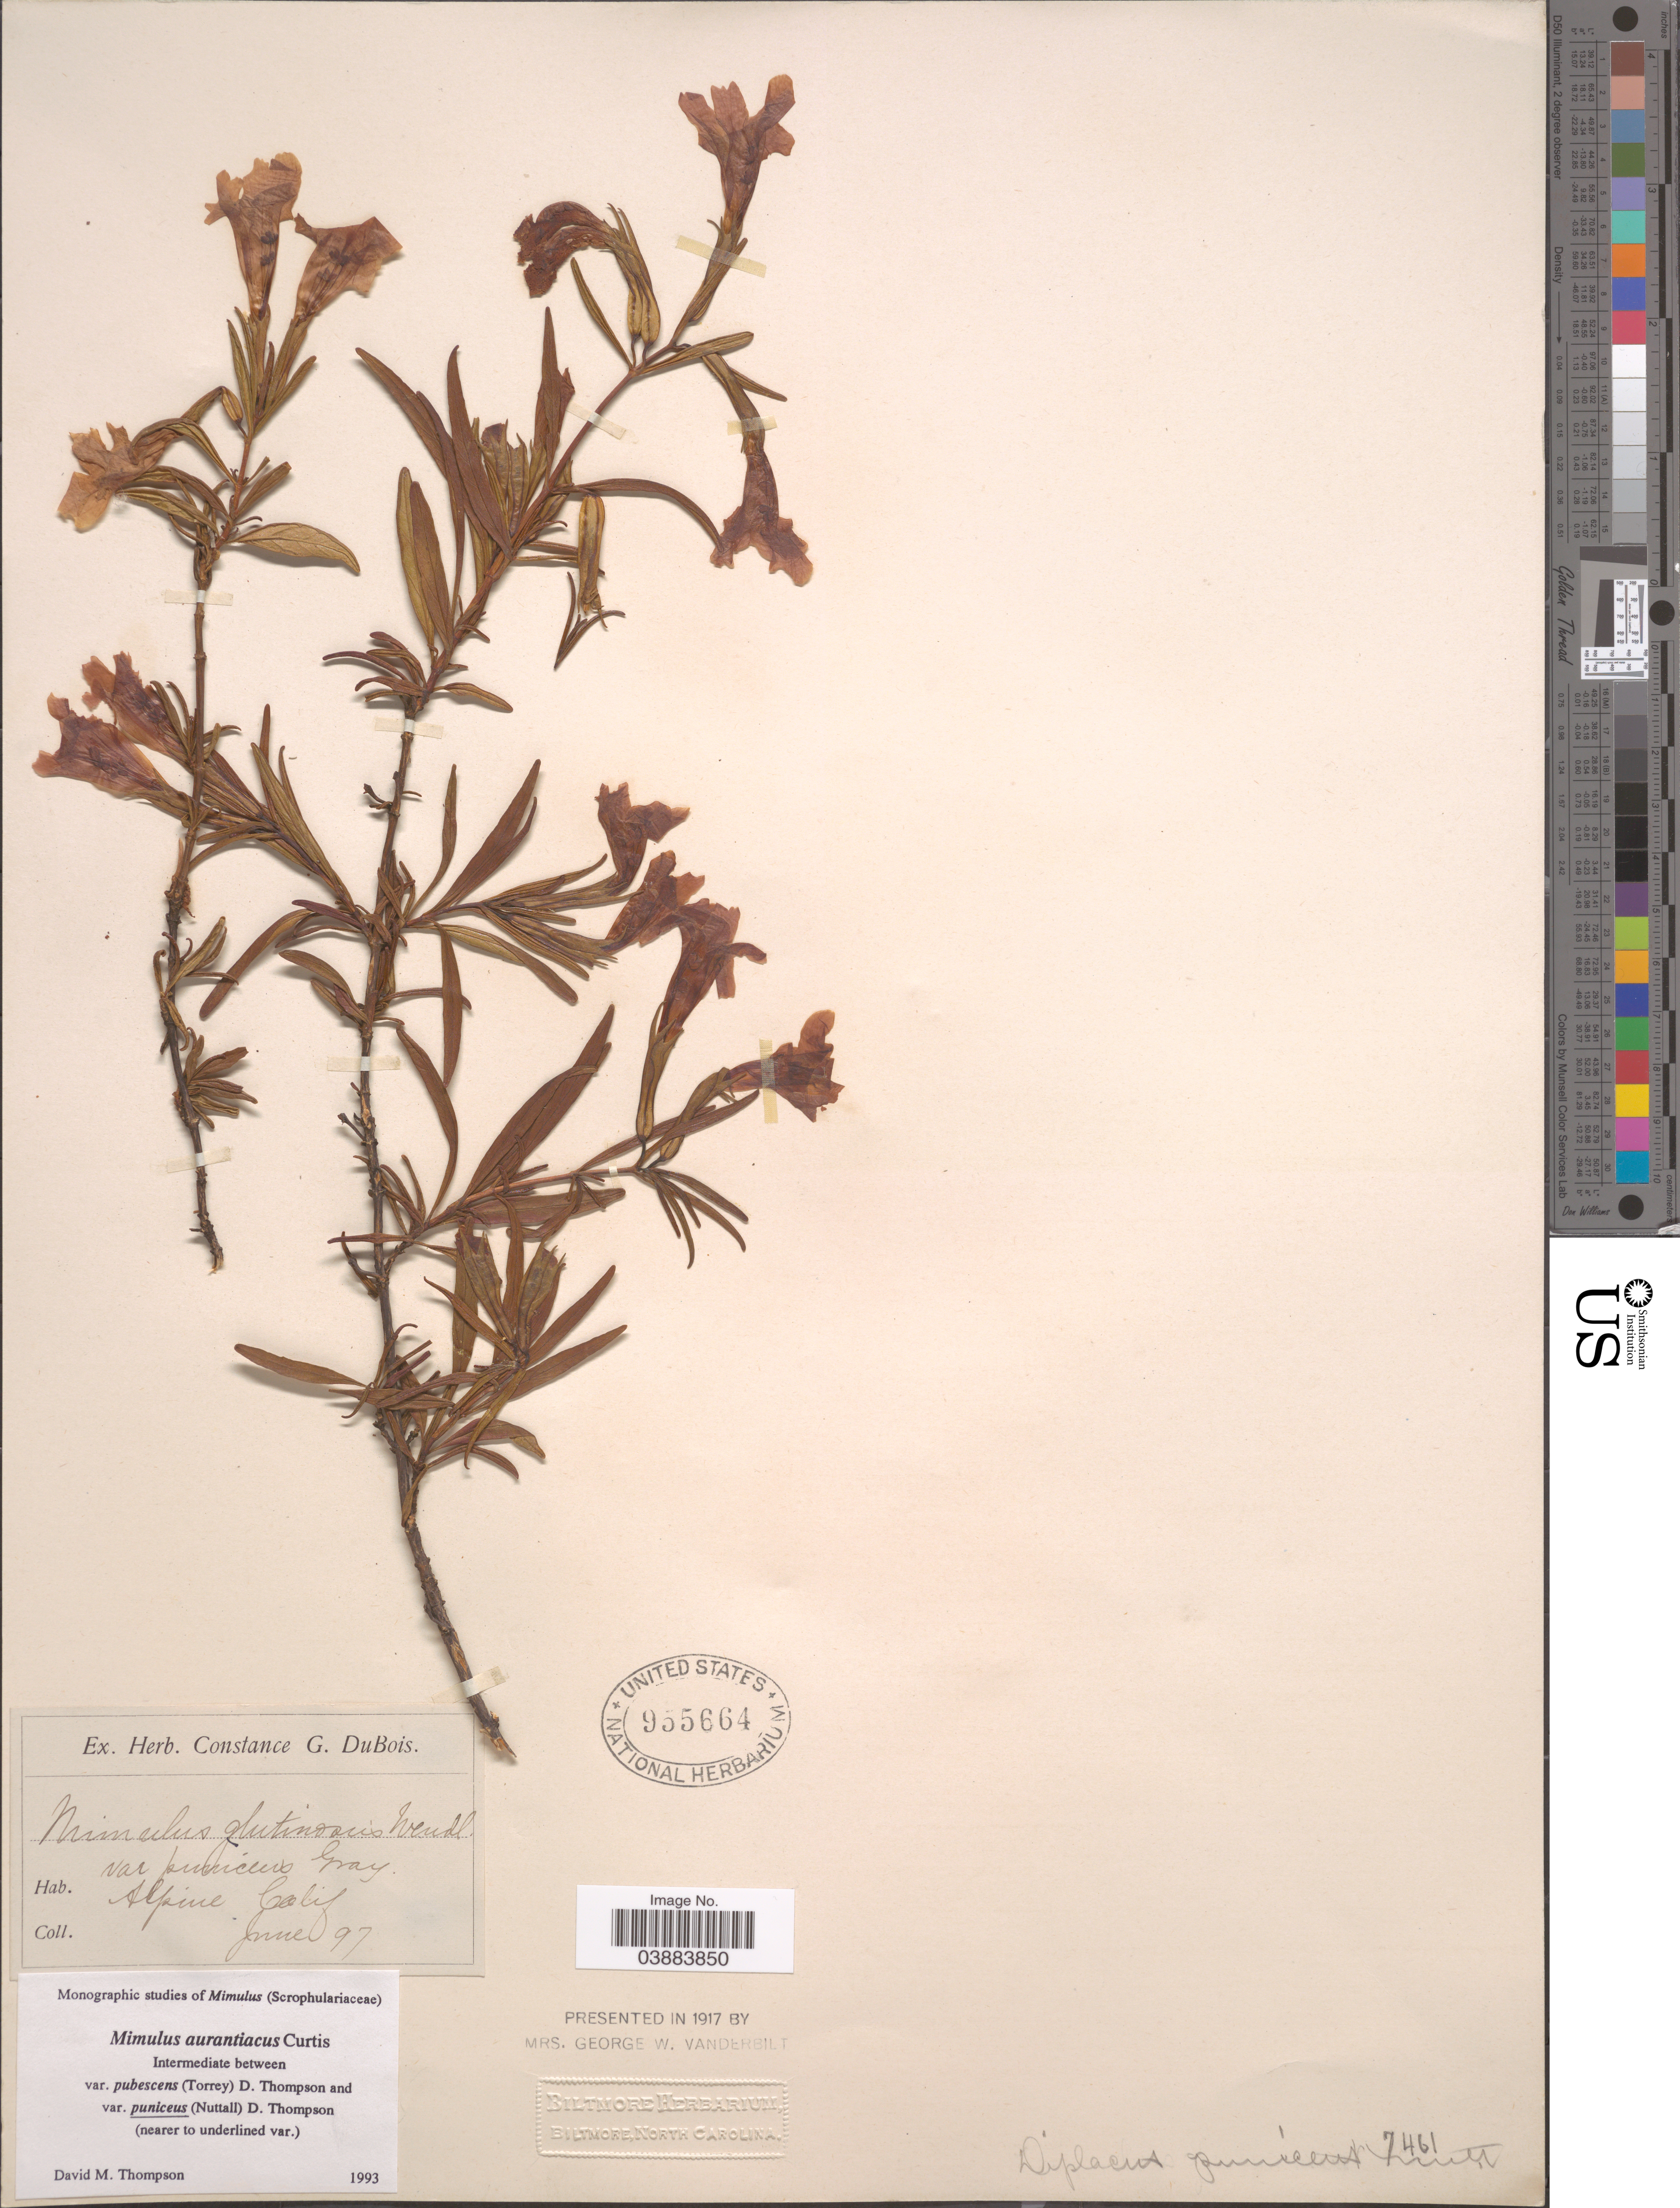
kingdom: Plantae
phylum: Tracheophyta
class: Magnoliopsida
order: Lamiales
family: Phrymaceae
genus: Diplacus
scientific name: Diplacus aurantiacus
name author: (Curtis) Jeps.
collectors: ex herb. Constance G. DuBois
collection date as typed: Transcribed d/m/y: /6/97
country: United States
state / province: California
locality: Alpine.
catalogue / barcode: US 955664